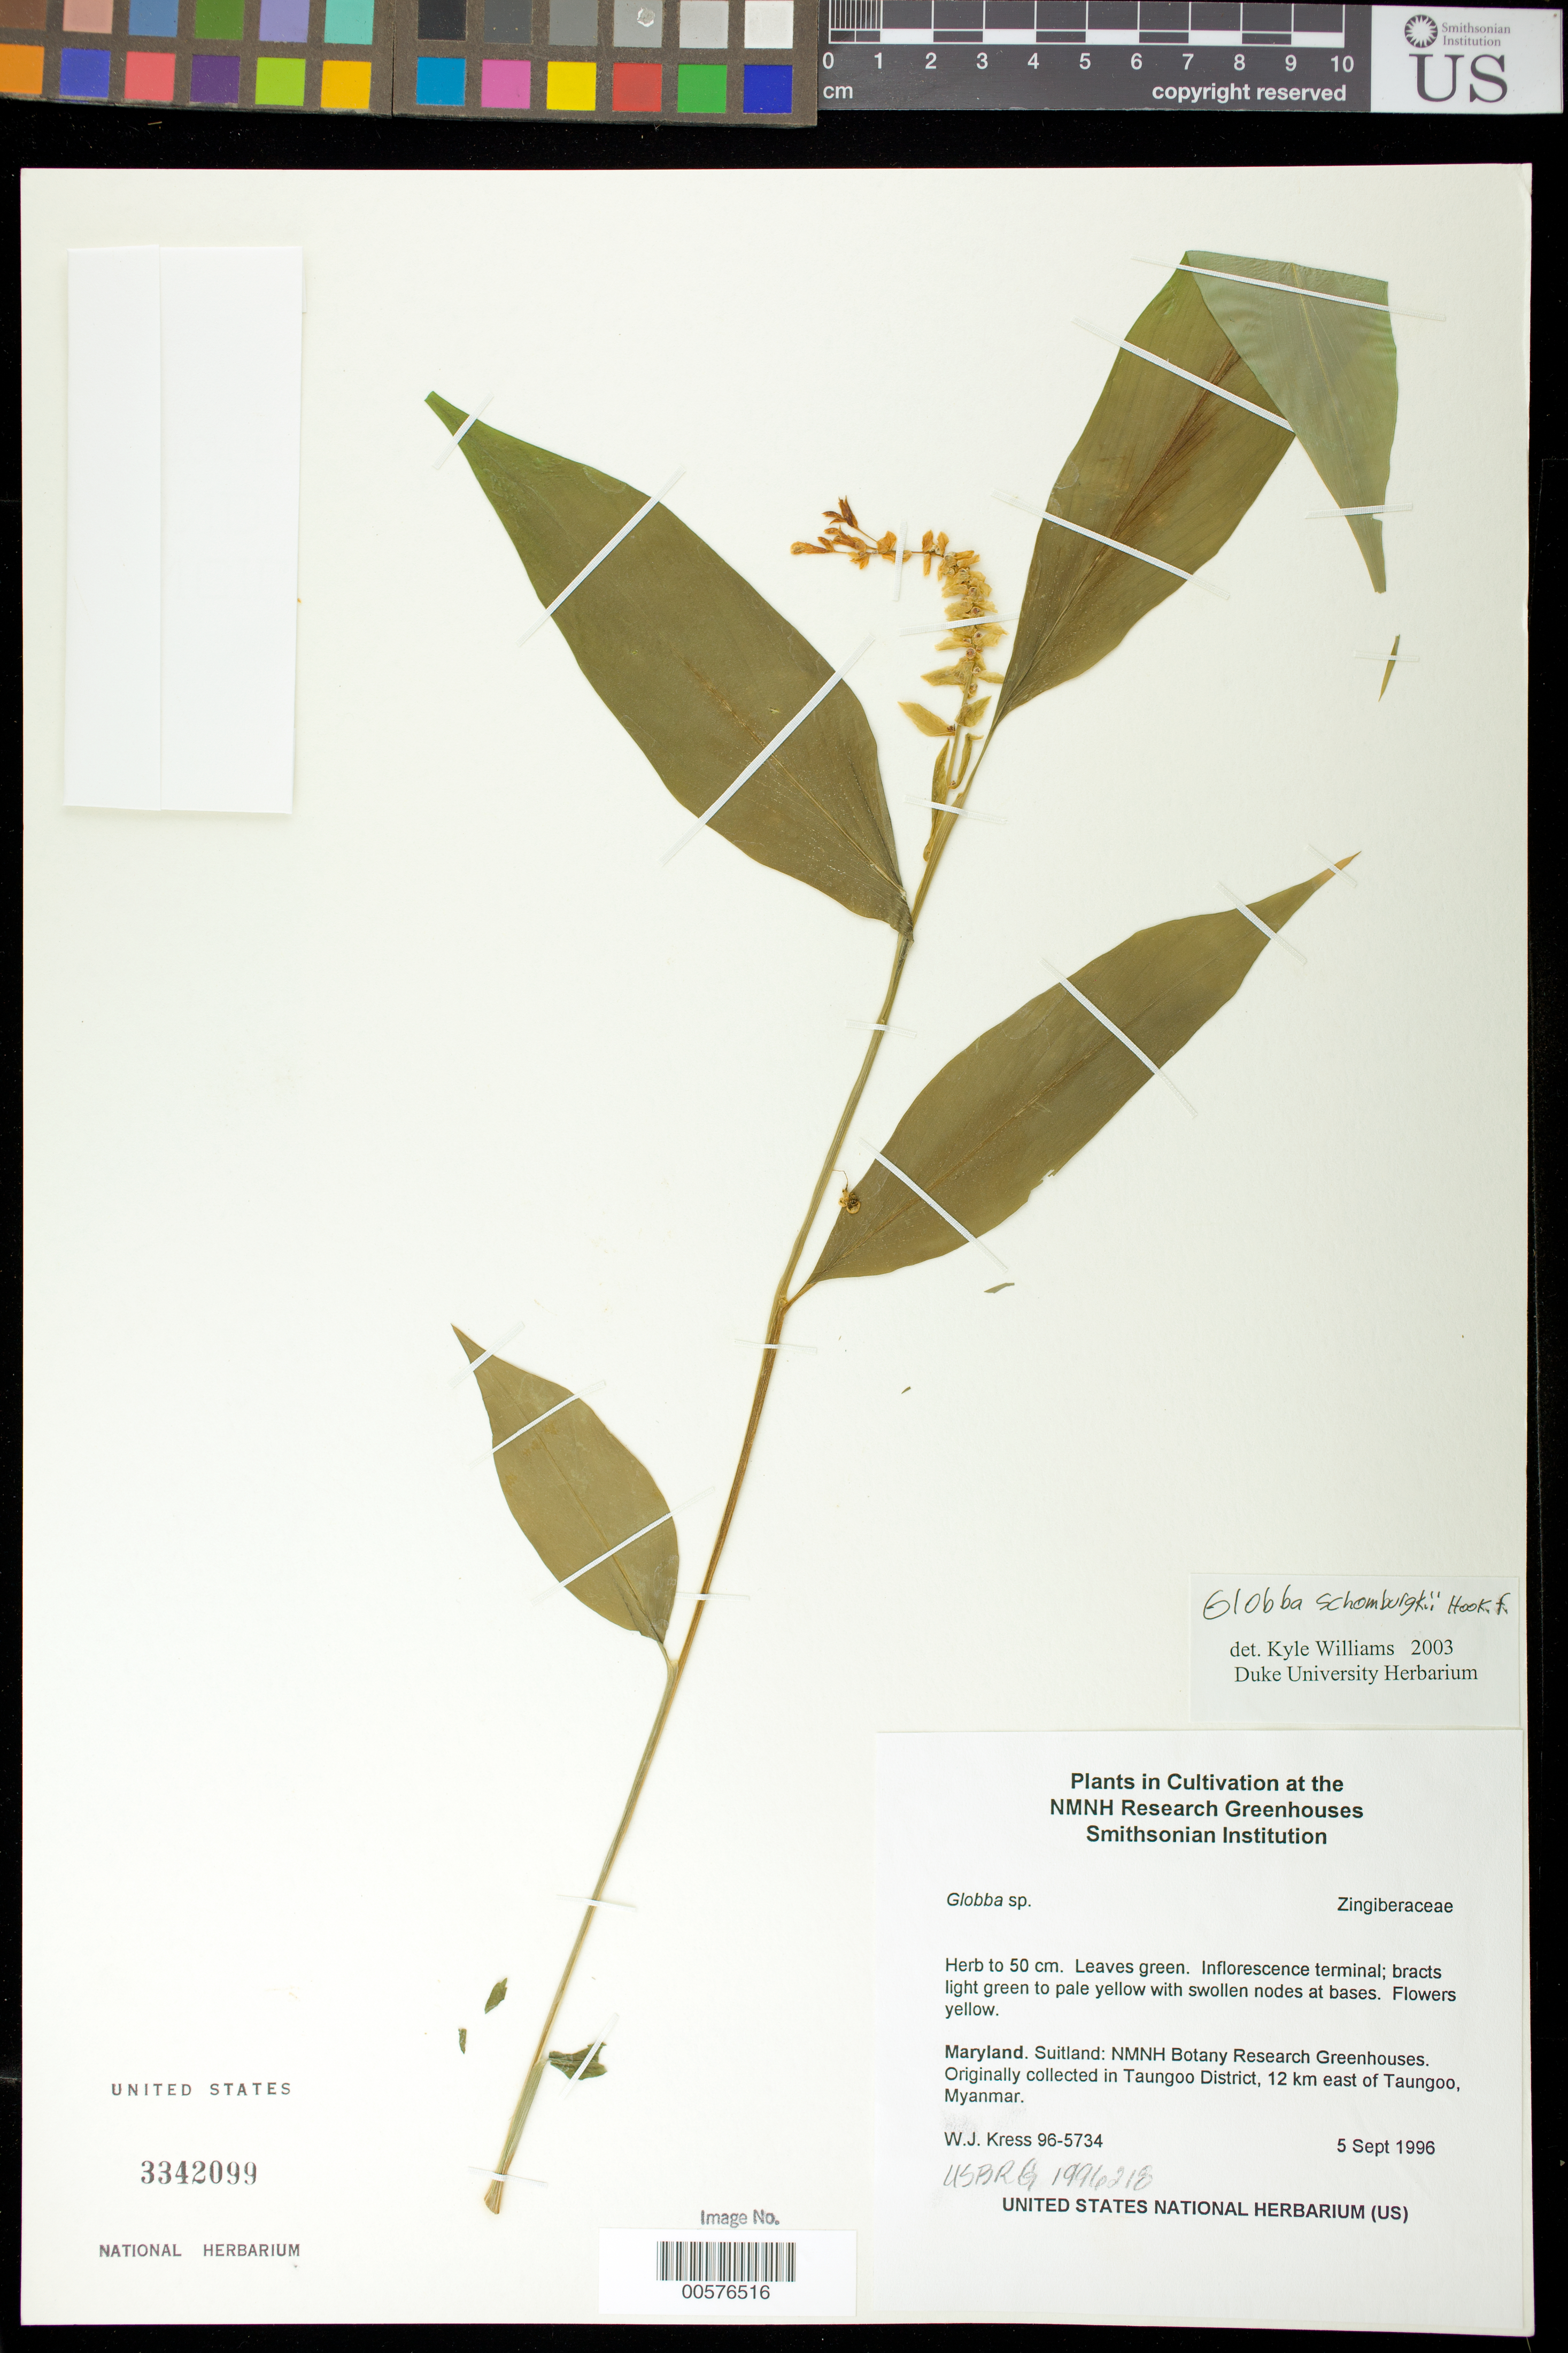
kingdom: Plantae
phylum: Tracheophyta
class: Liliopsida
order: Zingiberales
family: Zingiberaceae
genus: Globba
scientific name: Globba schomburgkii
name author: Hook. f.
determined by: Williams, K. J.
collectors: W. J. Kress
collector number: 96-5734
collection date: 1996-09-05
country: United States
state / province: Maryland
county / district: Prince George's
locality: NMNH Botany Research Greenhouses. Suitland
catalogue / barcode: US 3342099